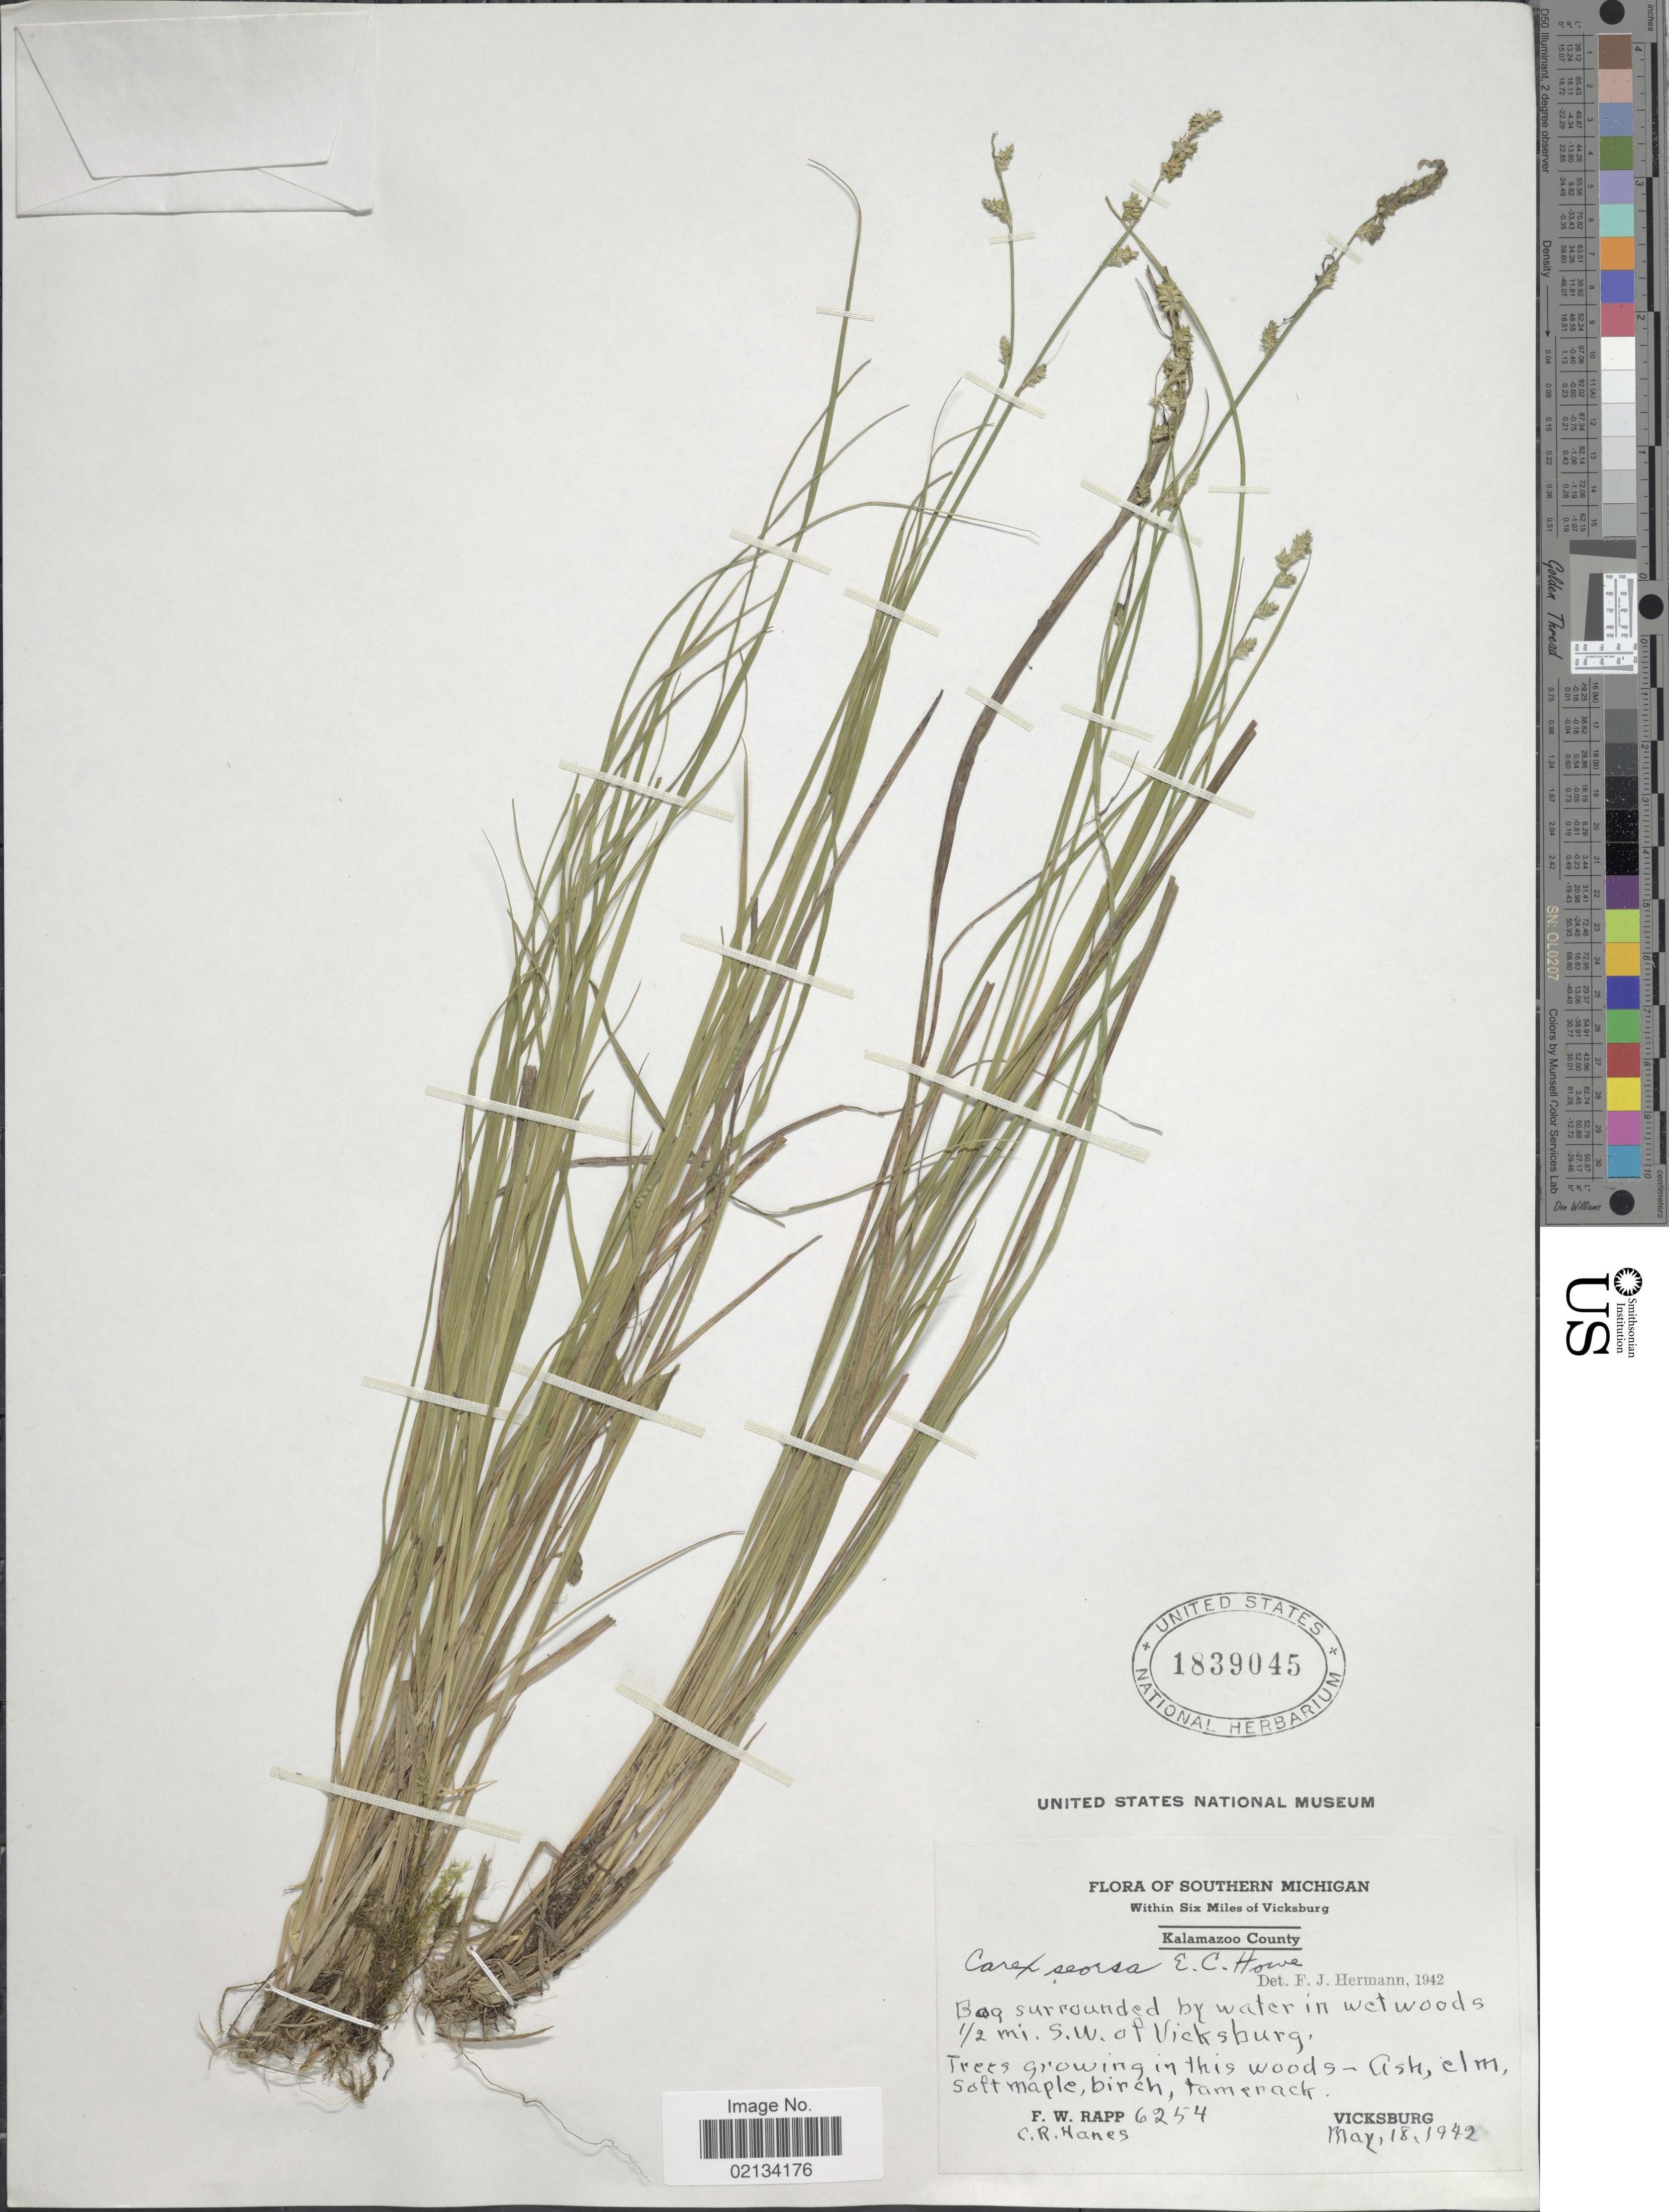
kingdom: Plantae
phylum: Tracheophyta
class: Liliopsida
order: Poales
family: Cyperaceae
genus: Carex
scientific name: Carex seorsa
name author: Howe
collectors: F. Rapp & C. Hanes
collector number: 6254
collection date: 1942-05-18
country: United States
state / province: Michigan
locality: Southern Michigan, Within Six Miles of Vicksburg, bog surrounded by water in wet woods 1/2 mi. S.W. of Vicksburg, Vicksburg.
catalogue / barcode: US 1839045